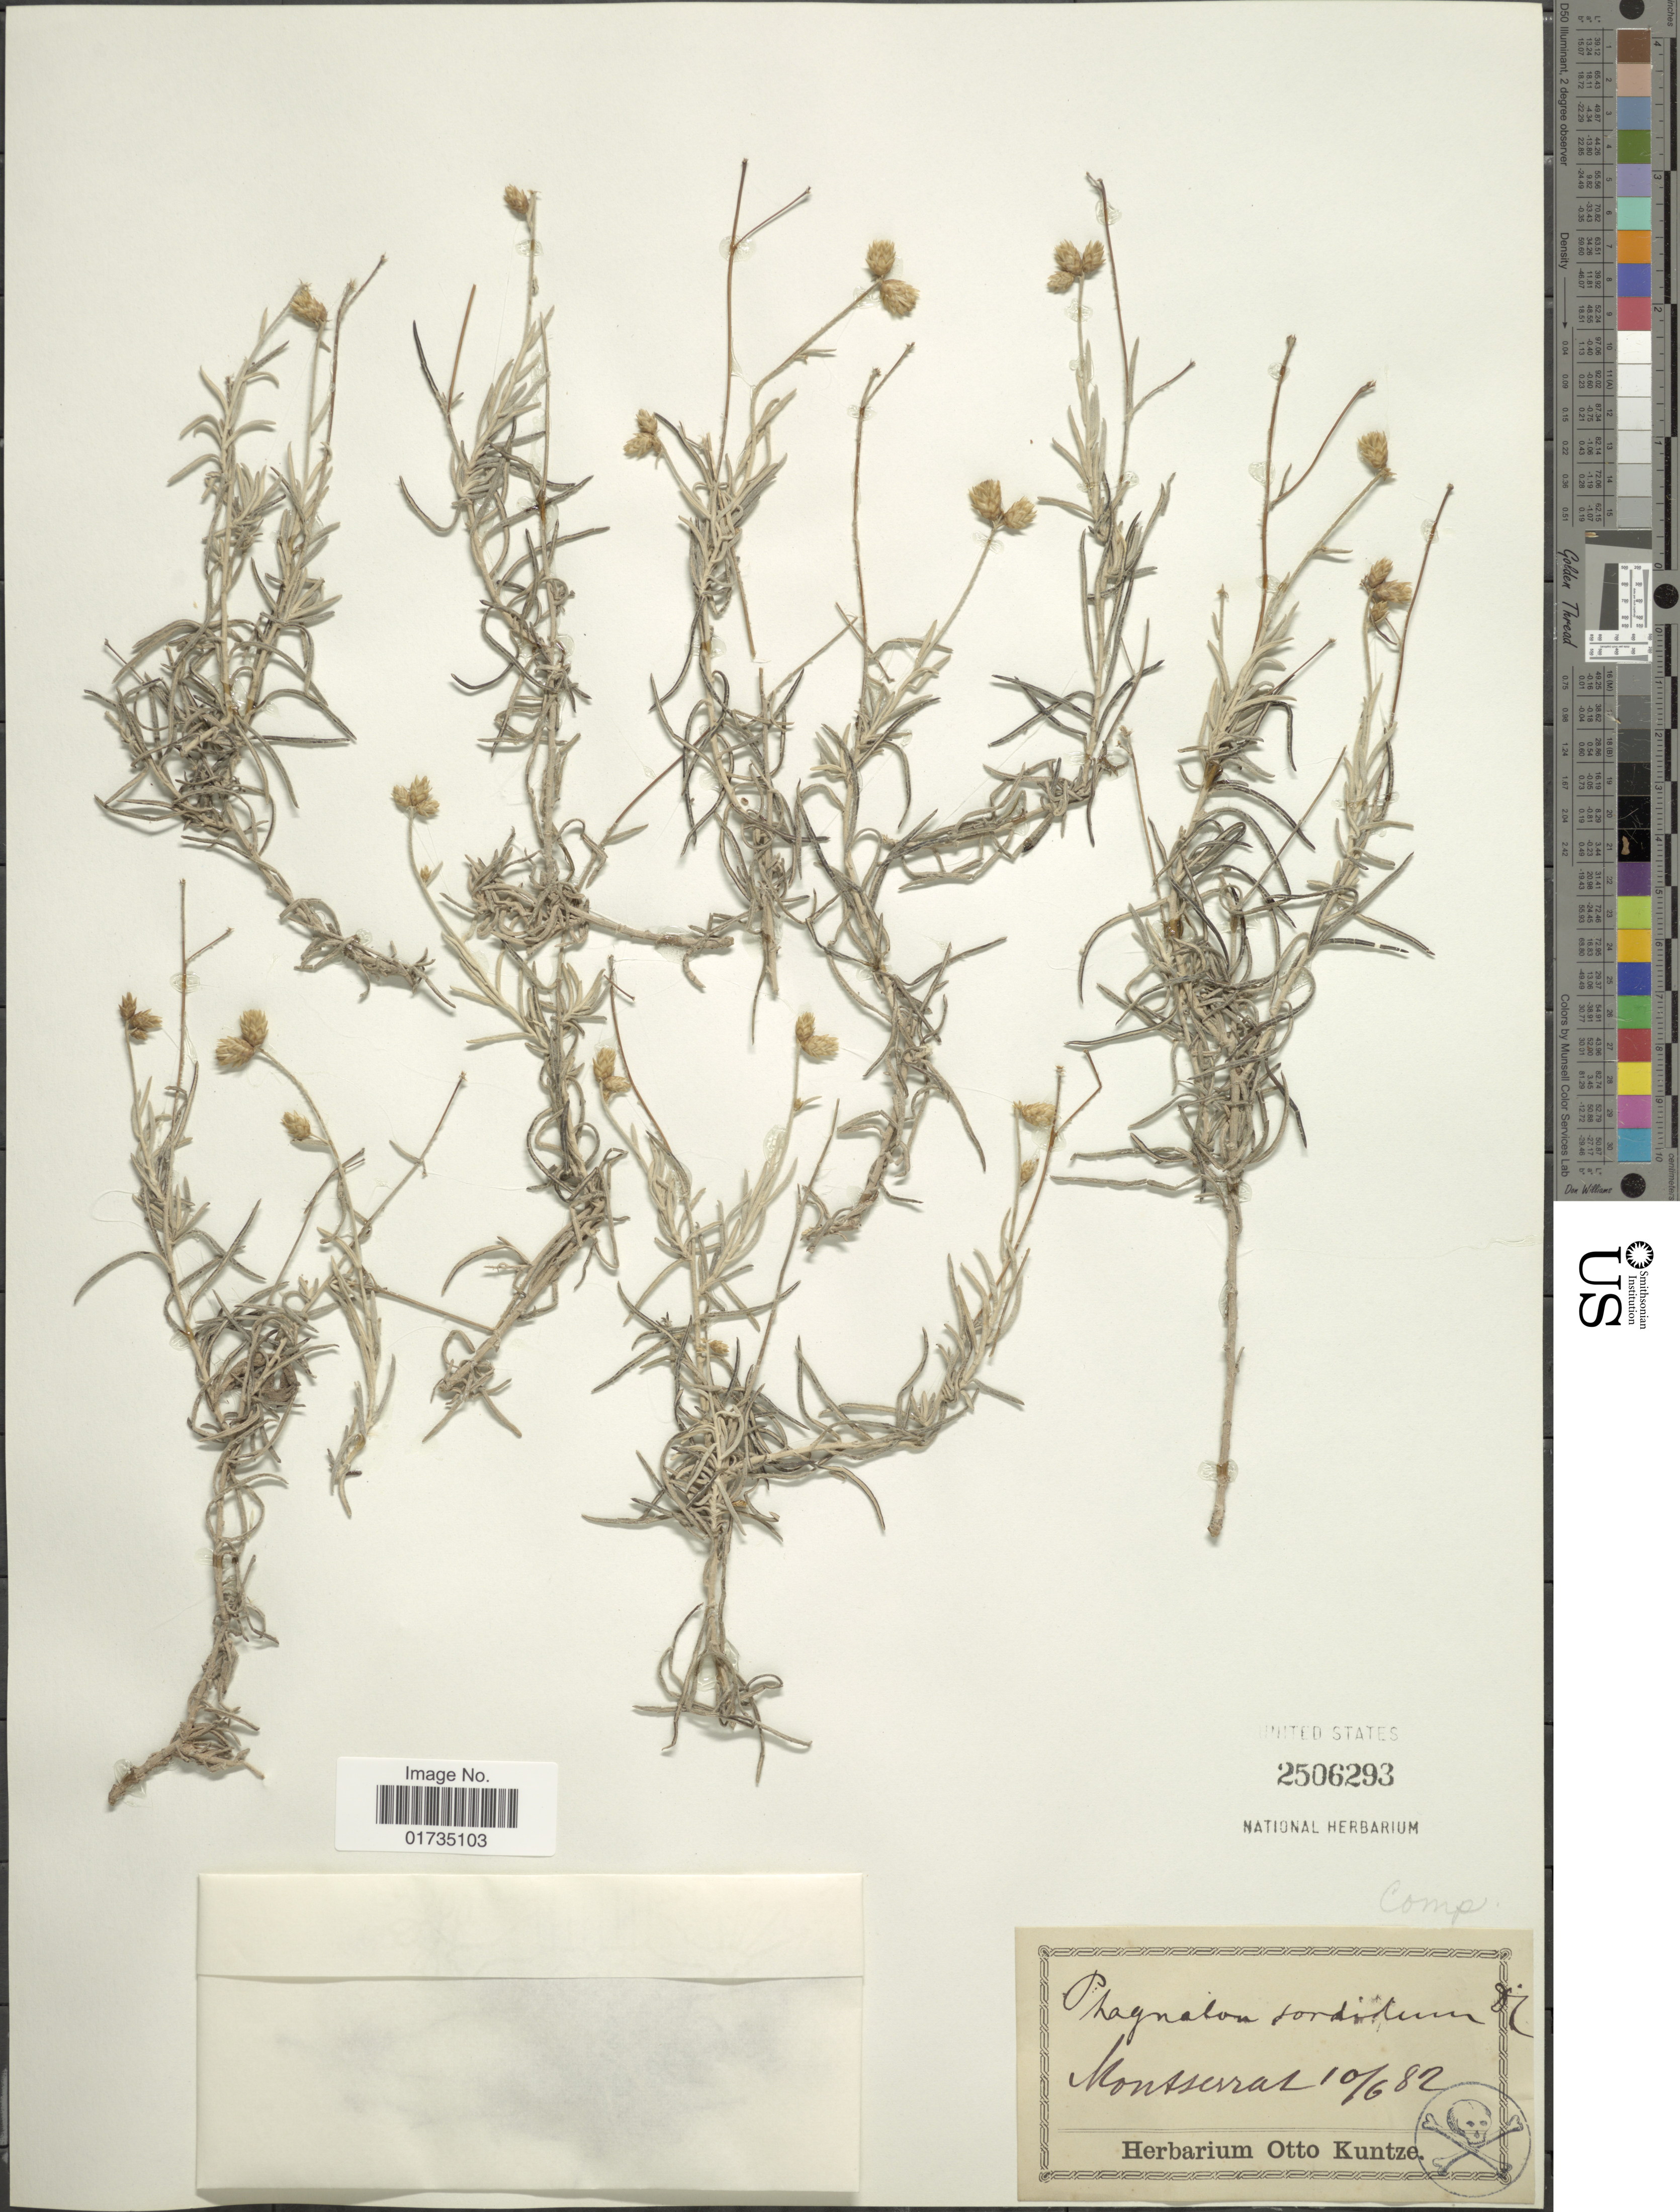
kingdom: Plantae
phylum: Tracheophyta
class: Magnoliopsida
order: Asterales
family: Asteraceae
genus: Phagnalon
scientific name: Phagnalon sordidum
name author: (L.) Rchb.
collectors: ex herb. Otto Kuntze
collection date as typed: Transcribed d/m/y: 10/6/82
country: Montserrat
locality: Montserrat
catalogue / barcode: US 2506293